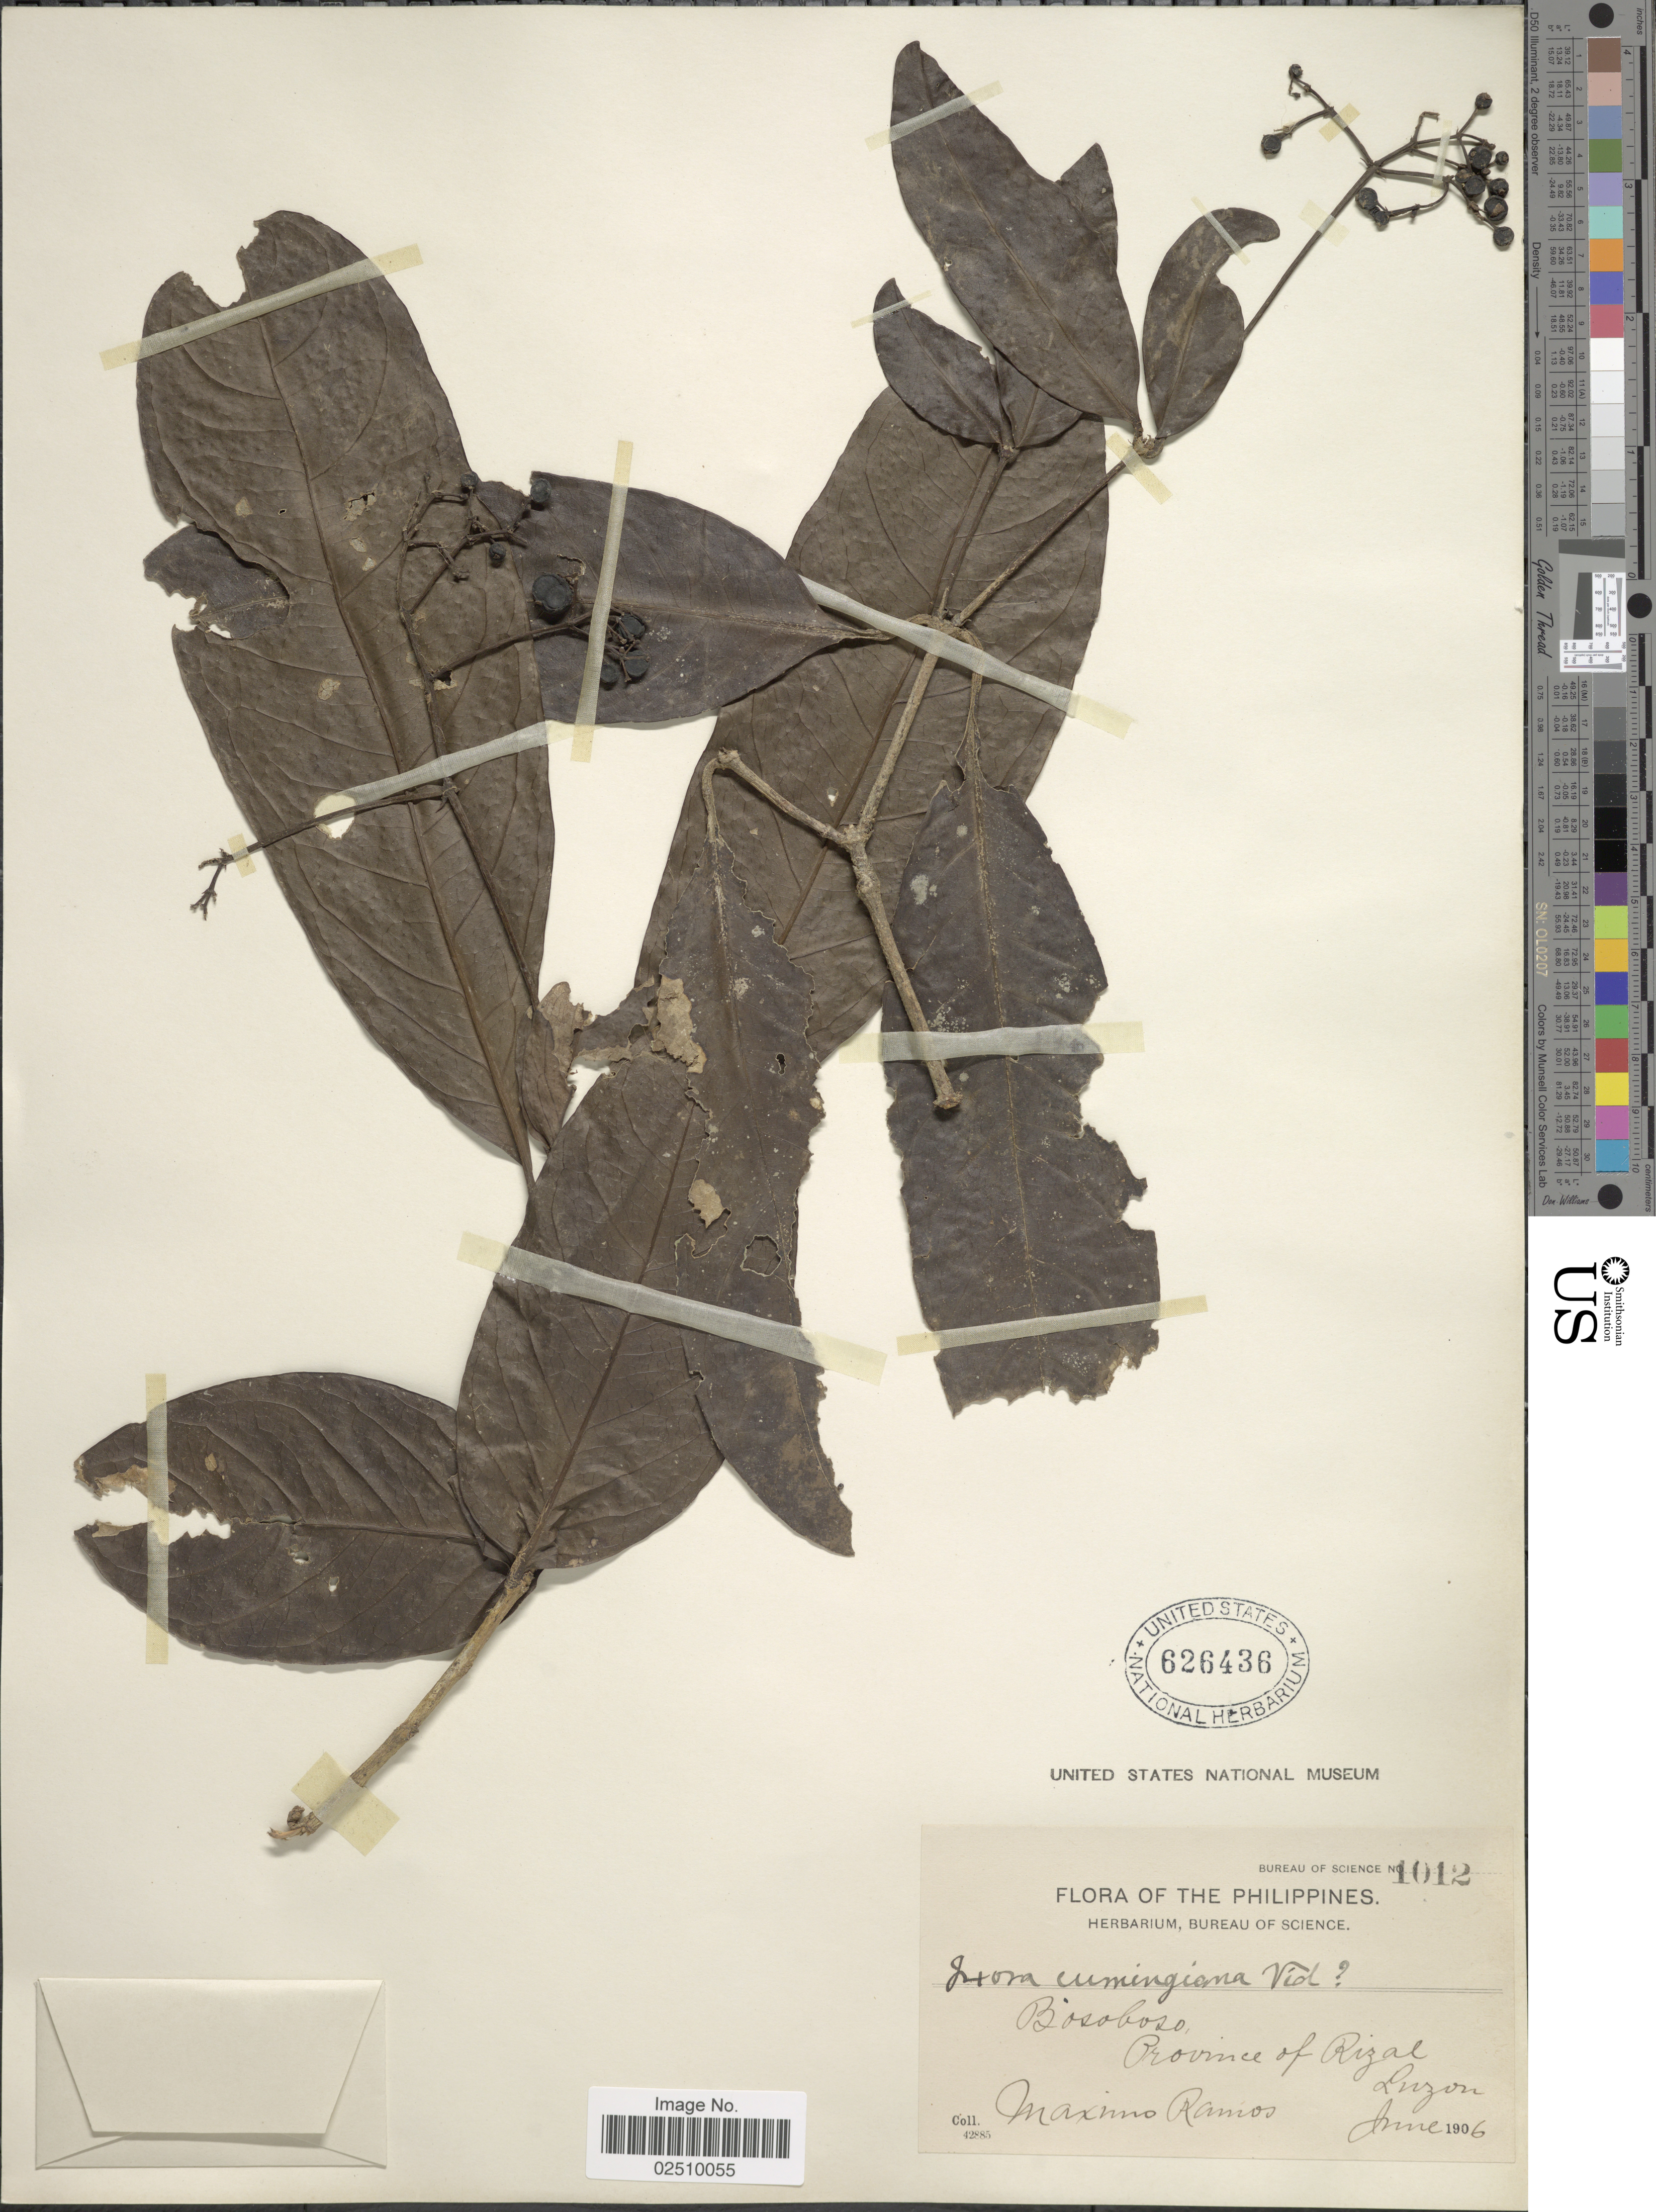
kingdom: Plantae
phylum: Tracheophyta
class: Magnoliopsida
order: Gentianales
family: Rubiaceae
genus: Ixora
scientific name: Ixora cumingiana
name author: S. Vidal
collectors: M. Ramos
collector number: Bureau of Science 1012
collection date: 1906-06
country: Philippines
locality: Bosoboso. Province of Rizal, Luzon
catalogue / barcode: US 626436